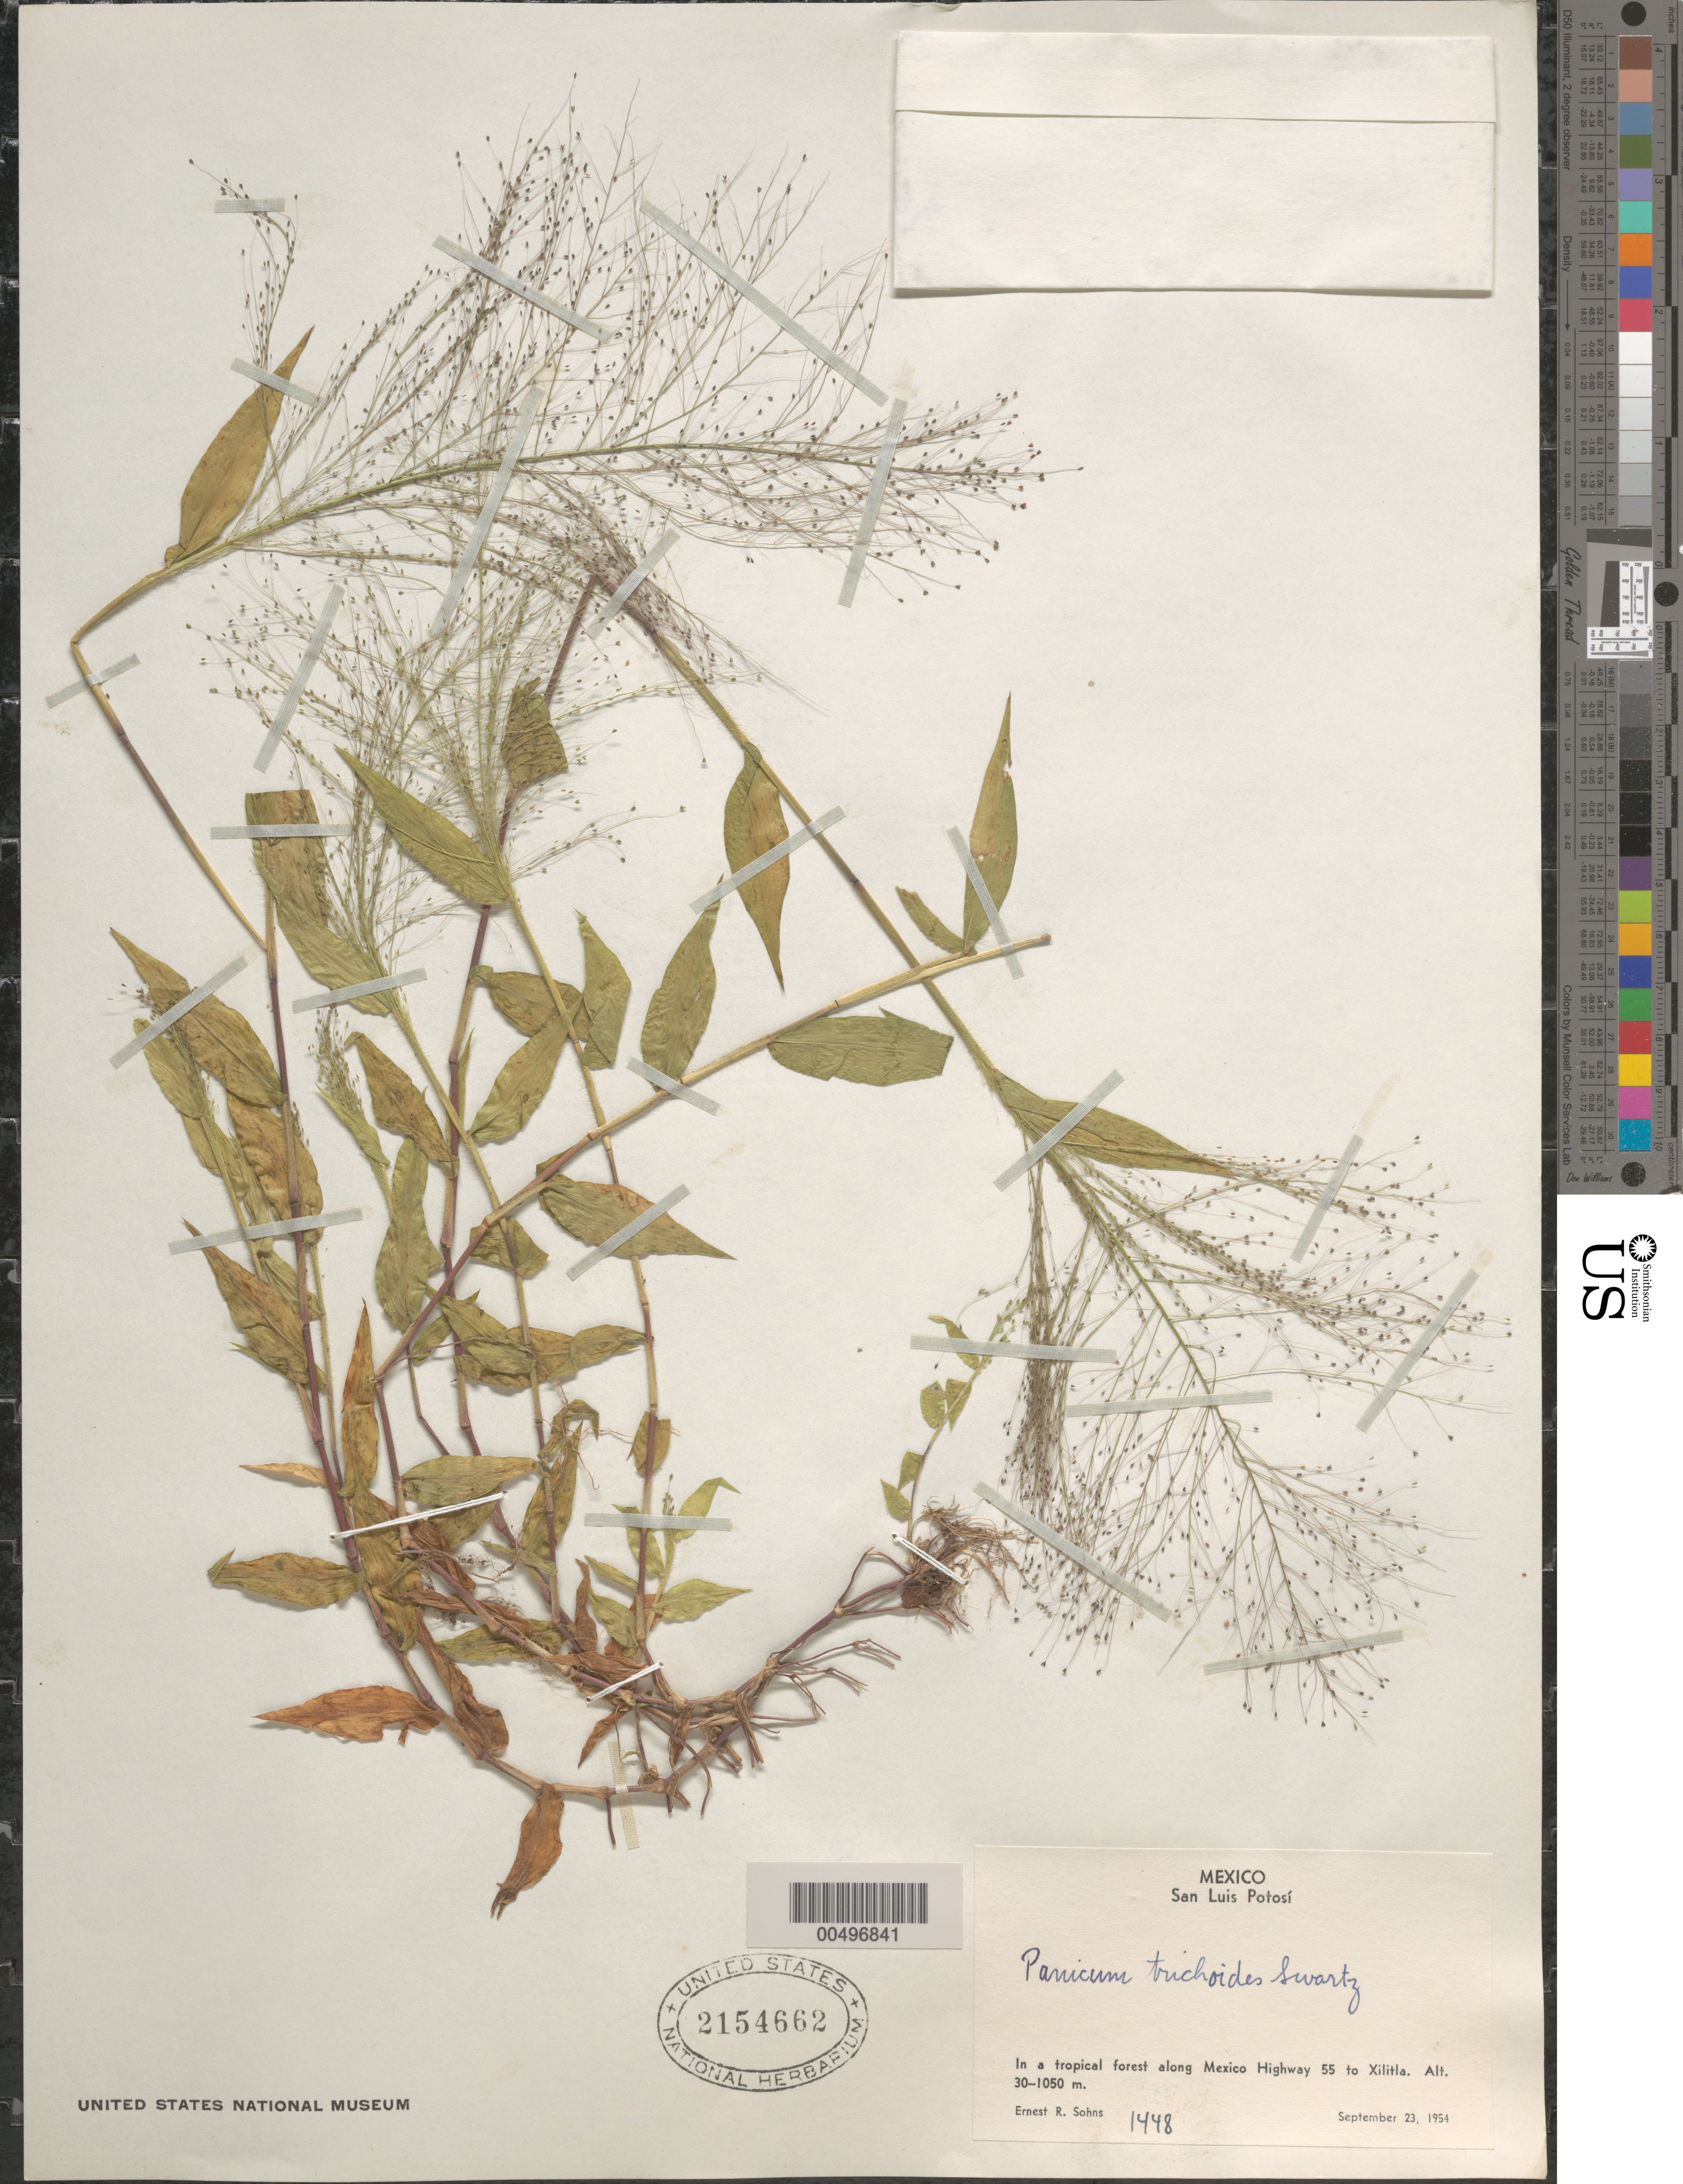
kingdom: Plantae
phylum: Tracheophyta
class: Liliopsida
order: Poales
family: Poaceae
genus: Panicum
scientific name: Panicum trichoides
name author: Sw.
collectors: E. R. Sohns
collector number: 1448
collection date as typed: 23 Sep 1954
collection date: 1954-09-23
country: Mexico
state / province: San Luis Potosi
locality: Along Mexico Hwy 55 to Xilitla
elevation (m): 30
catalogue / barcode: US 2154662